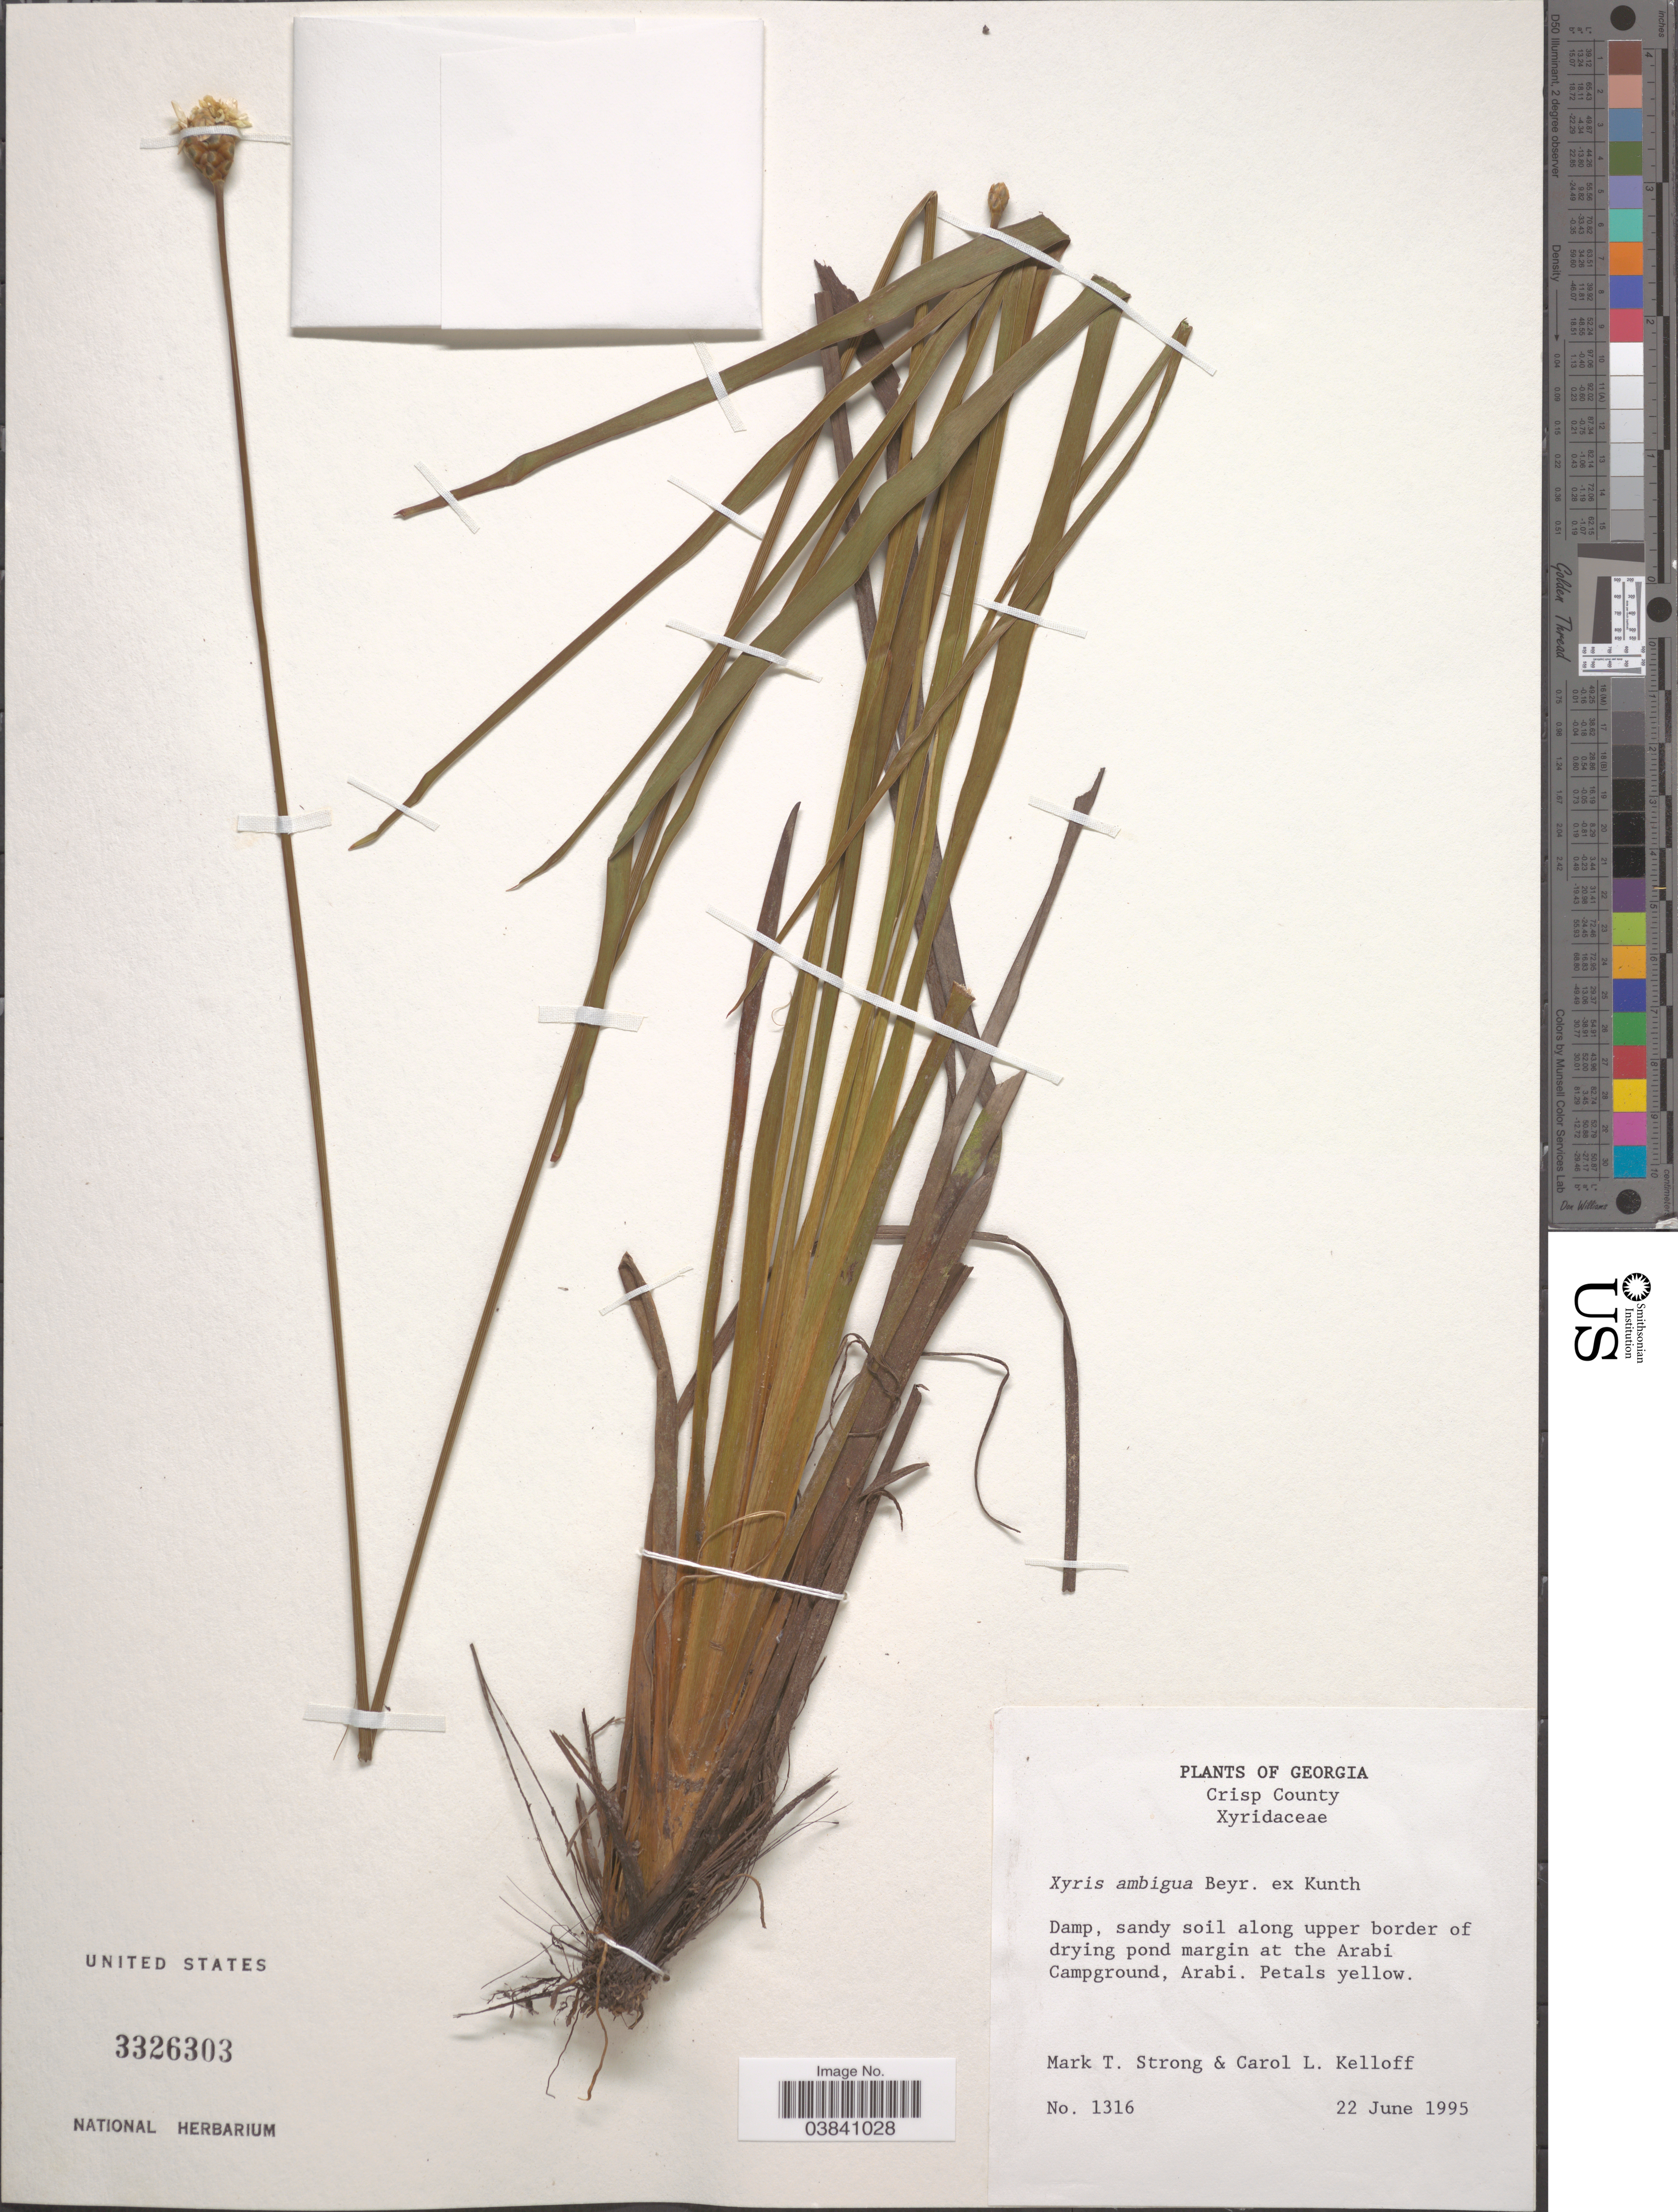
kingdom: Plantae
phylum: Tracheophyta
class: Liliopsida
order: Poales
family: Xyridaceae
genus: Xyris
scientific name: Xyris ambigua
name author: Beyr. ex Kunth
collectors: M. T. Strong & C. L. Kelloff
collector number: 1316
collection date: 1995-06-22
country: United States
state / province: Georgia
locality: Crisp County. Along upper border of drying pond margin at the Arabi Campground, Arabi.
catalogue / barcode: US 3326303